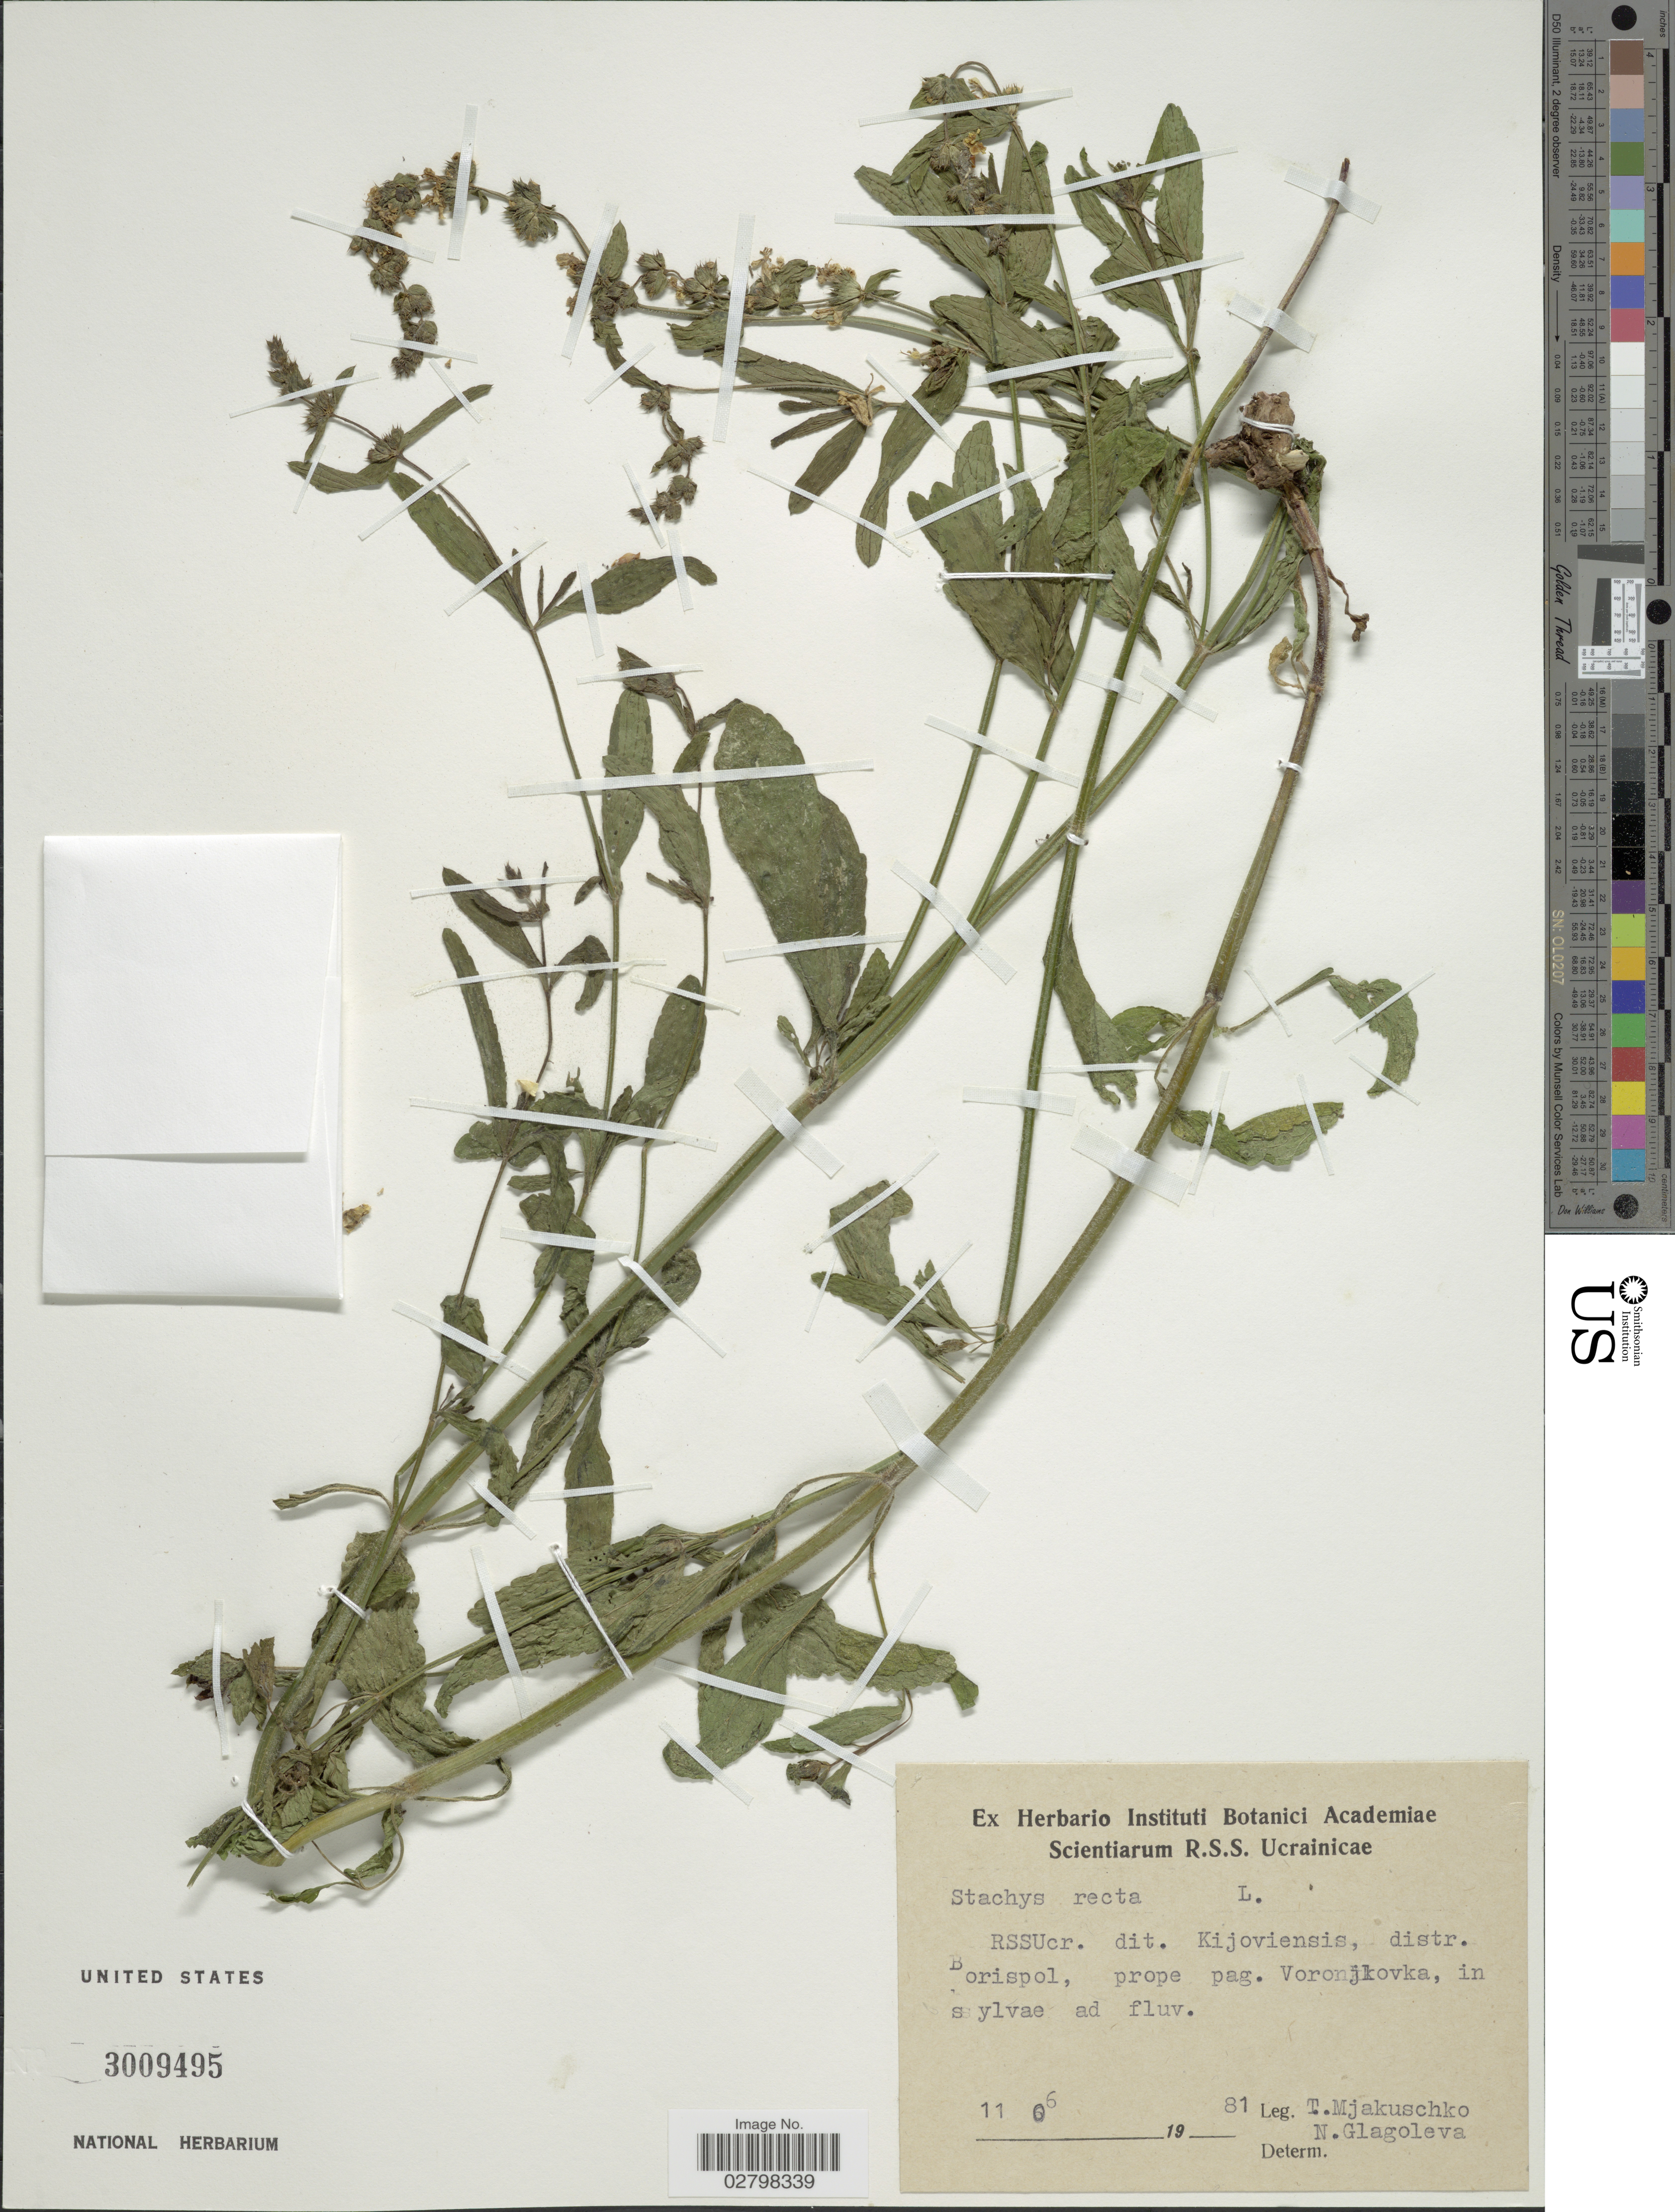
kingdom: Plantae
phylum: Tracheophyta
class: Magnoliopsida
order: Lamiales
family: Lamiaceae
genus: Stachys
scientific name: Stachys recta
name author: L.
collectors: T. Mjakuschko & N. Glagoleva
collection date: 1981-06-11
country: Ukraine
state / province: Kiev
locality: RSSUcr. dit. Kijoviensis, distr. Borispol, prope pag. Voronjkovka, in sylvae ad fluv.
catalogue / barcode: US 3009495